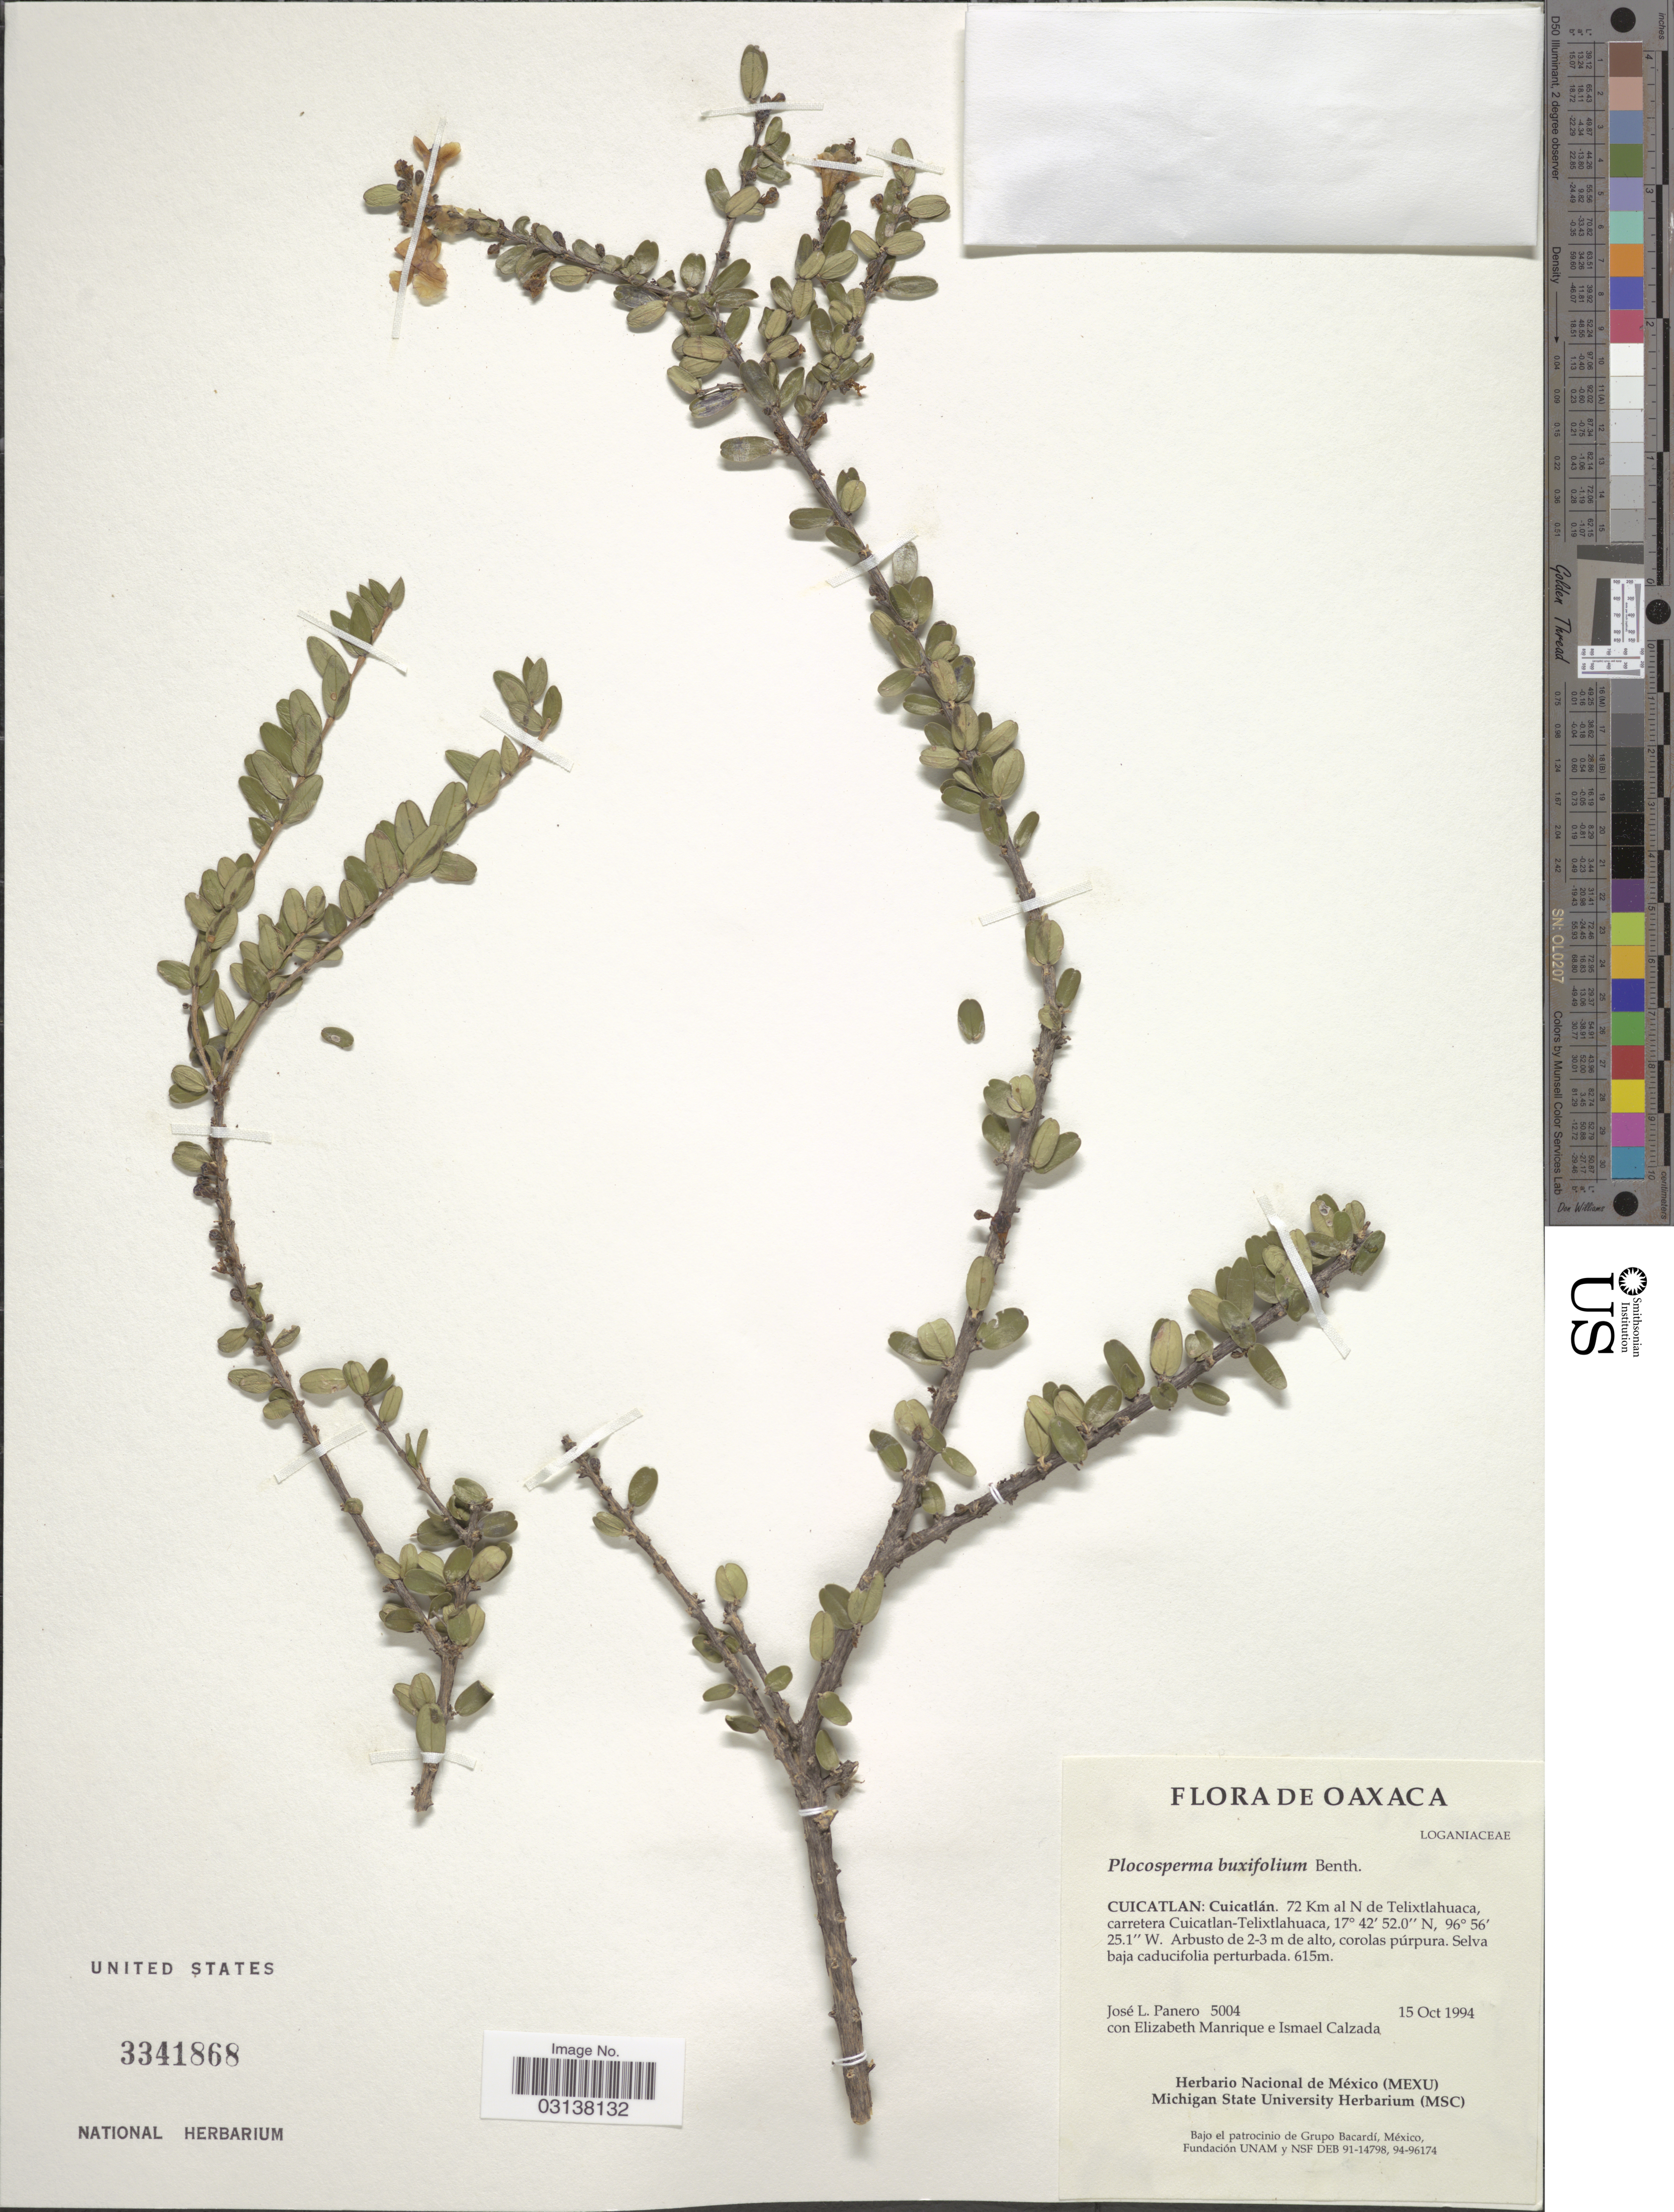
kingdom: Plantae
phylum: Tracheophyta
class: Magnoliopsida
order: Lamiales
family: Plocospermataceae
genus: Plocosperma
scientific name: Plocosperma buxifolium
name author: Benth. in Hook.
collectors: J. L. Panero, E. Manrique & I. Calzada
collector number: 5004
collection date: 1994-10-15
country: Mexico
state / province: Oaxaca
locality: Cuicatlan: Cuicatlán. 72 Km al N de Telixtlahuaca, carretera Cuicatlan-Telixtlahuaca.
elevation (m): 615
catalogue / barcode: US 3341868